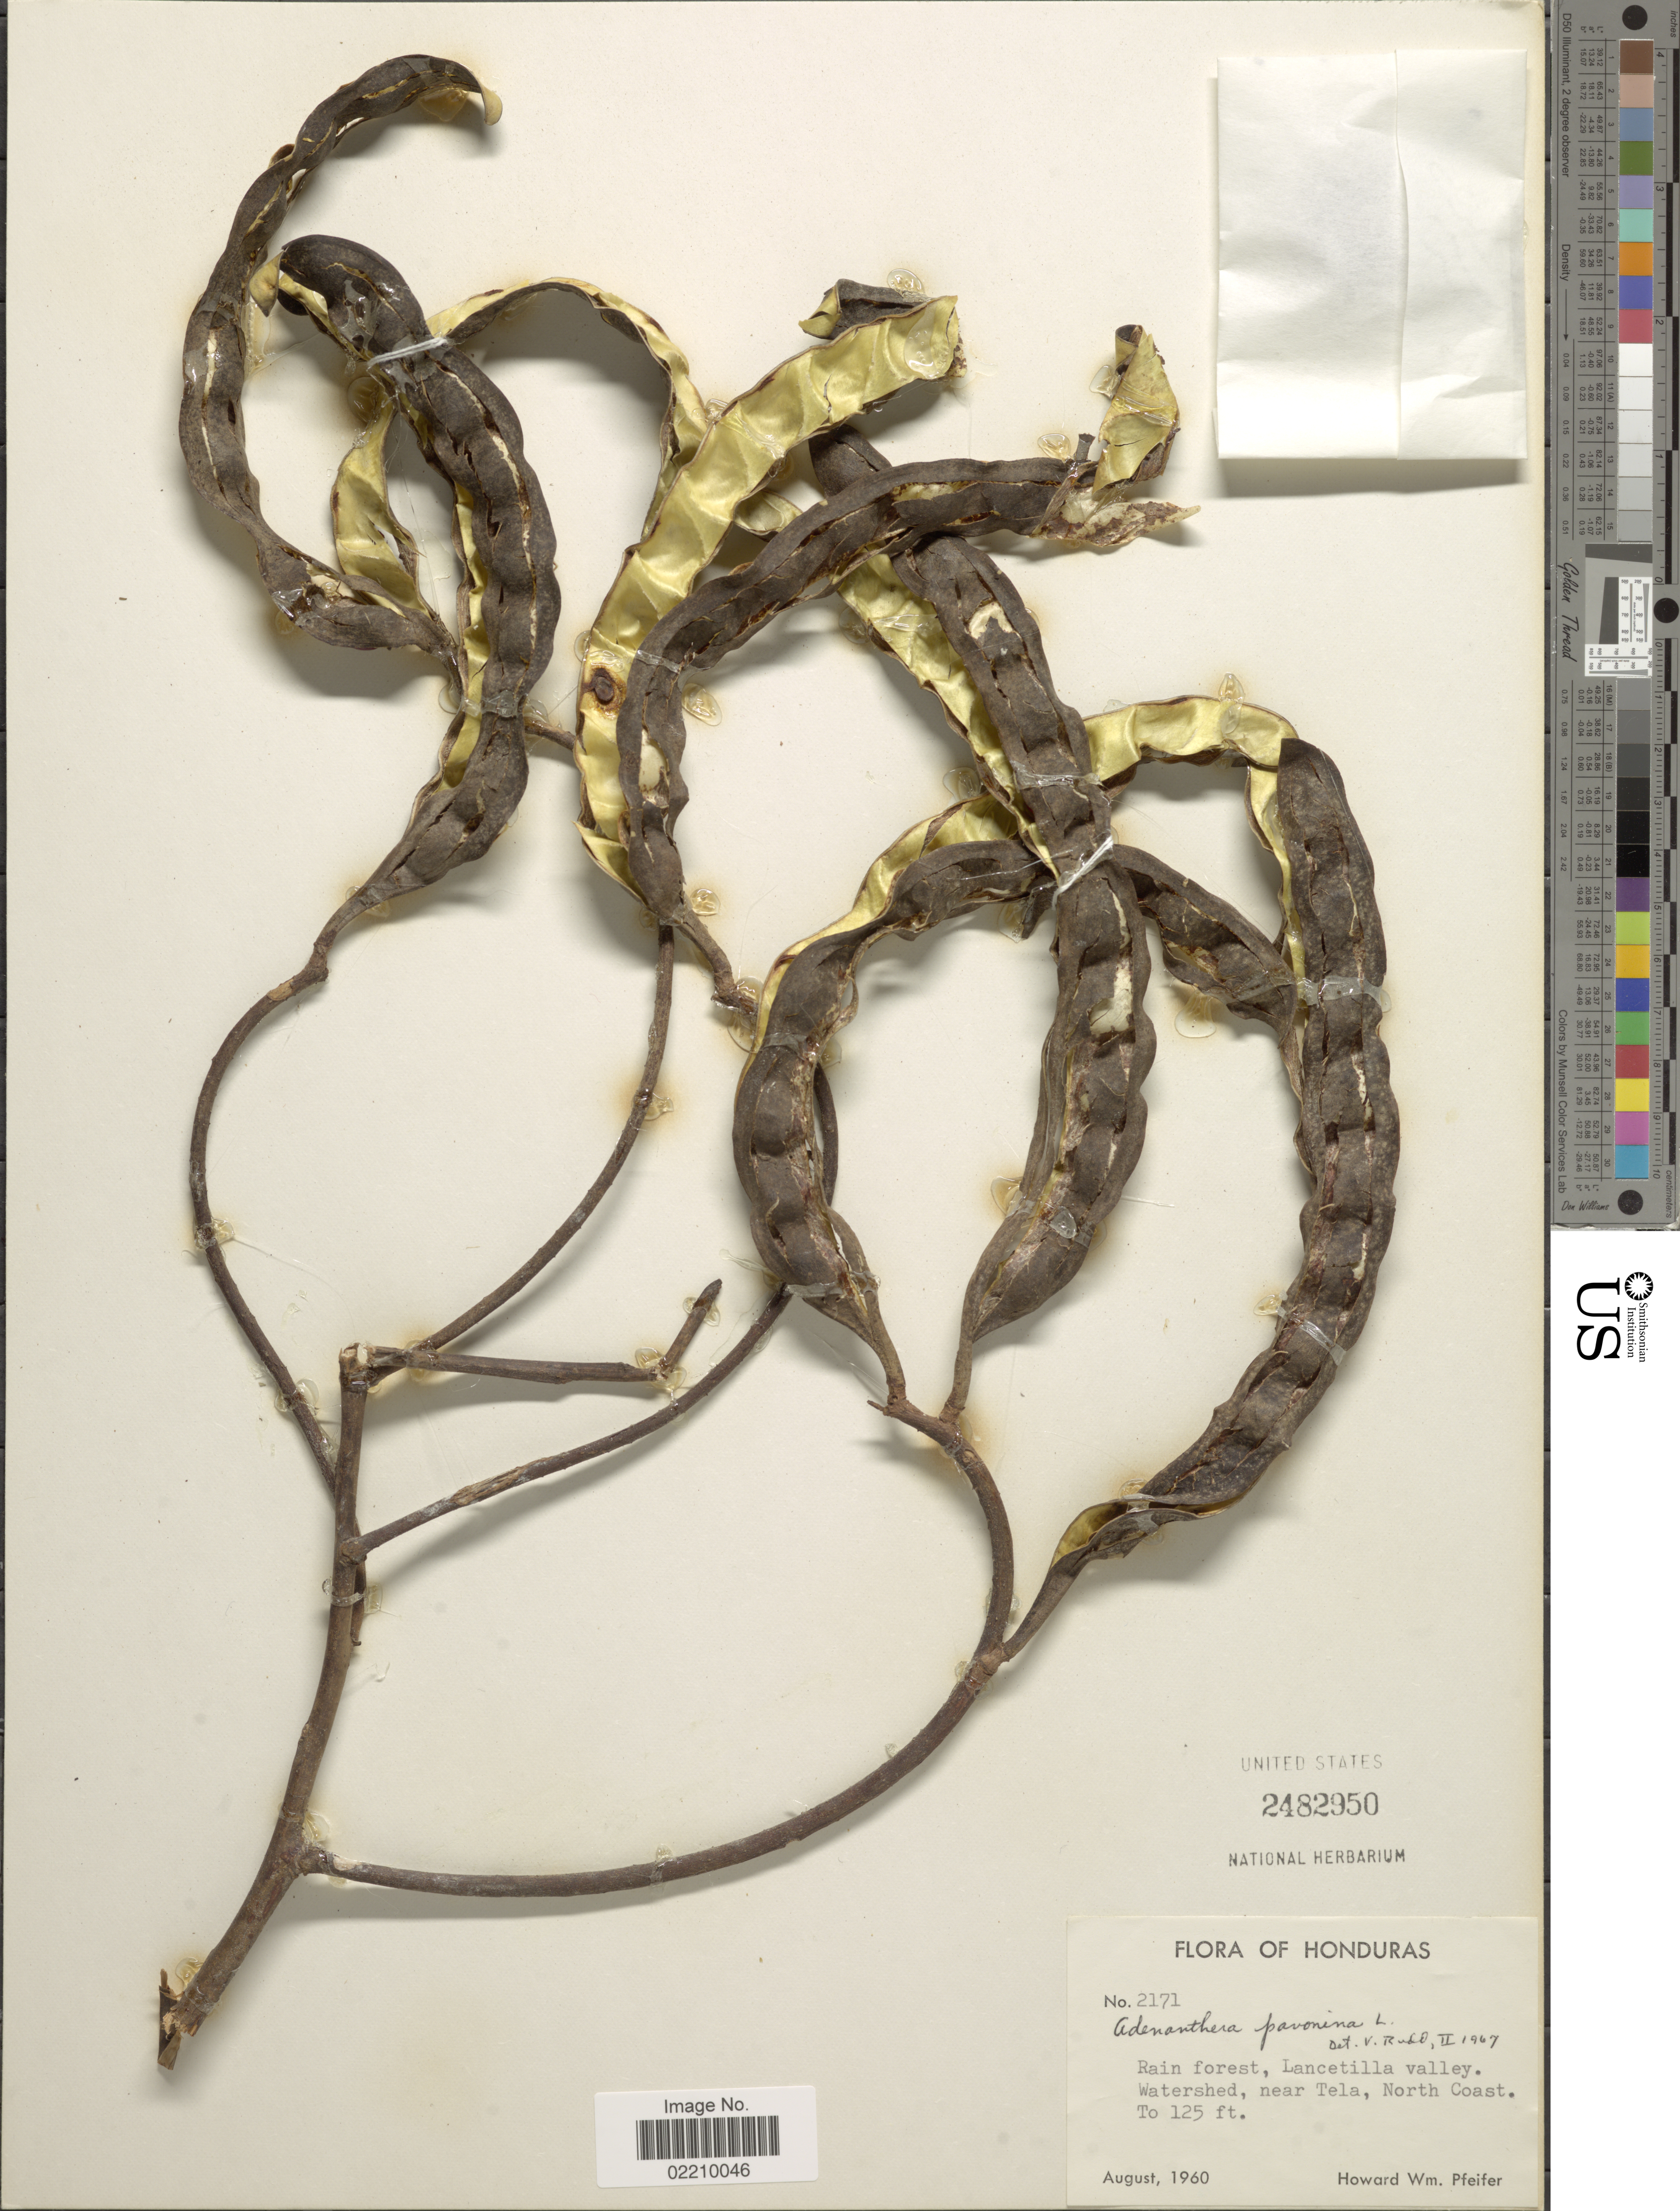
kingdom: Plantae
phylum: Tracheophyta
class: Magnoliopsida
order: Fabales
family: Fabaceae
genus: Adenanthera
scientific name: Adenanthera pavonina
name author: L.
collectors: H. W. Pfeifer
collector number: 2171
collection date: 1960-08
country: Honduras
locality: Lancetilla Valley, Watershed, near Tela, North Coast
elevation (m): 38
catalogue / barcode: US 2482950